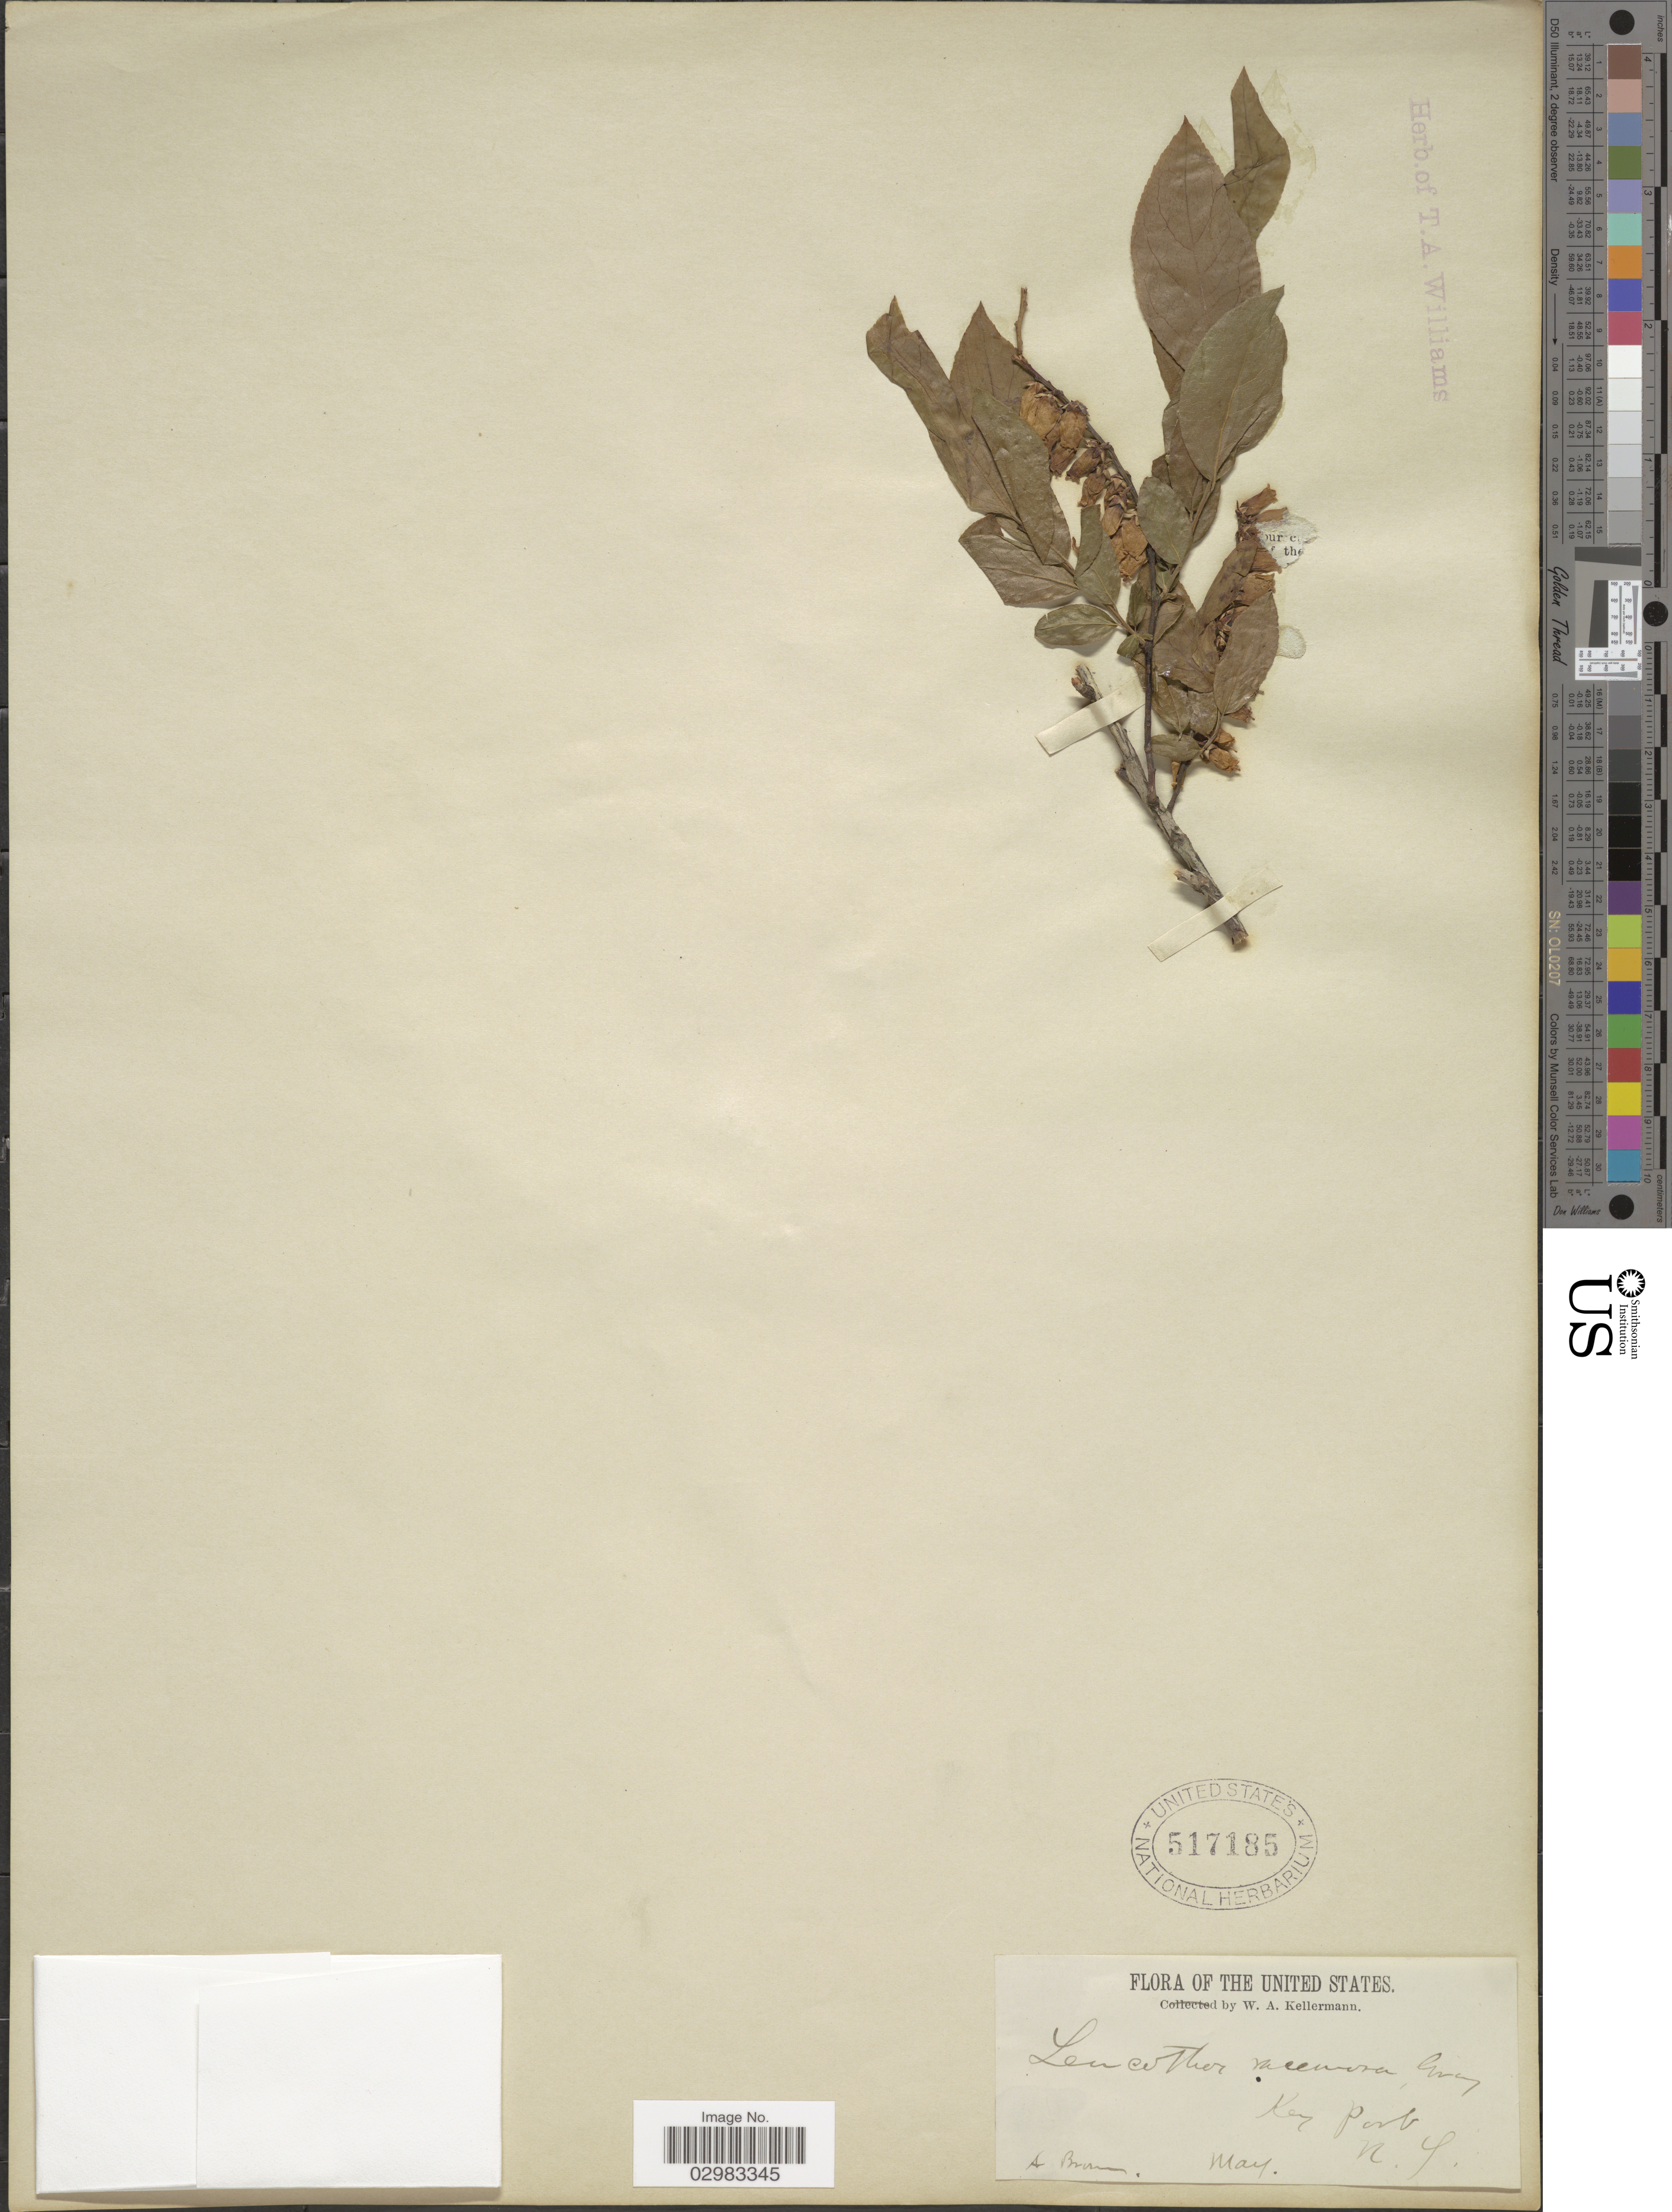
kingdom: Plantae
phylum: Tracheophyta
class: Magnoliopsida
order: Ericales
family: Ericaceae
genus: Leucothoe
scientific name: Leucothoë racemosa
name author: (L.) A. Gray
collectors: A. Brown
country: United States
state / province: New Jersey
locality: Key Port.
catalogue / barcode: US 517185